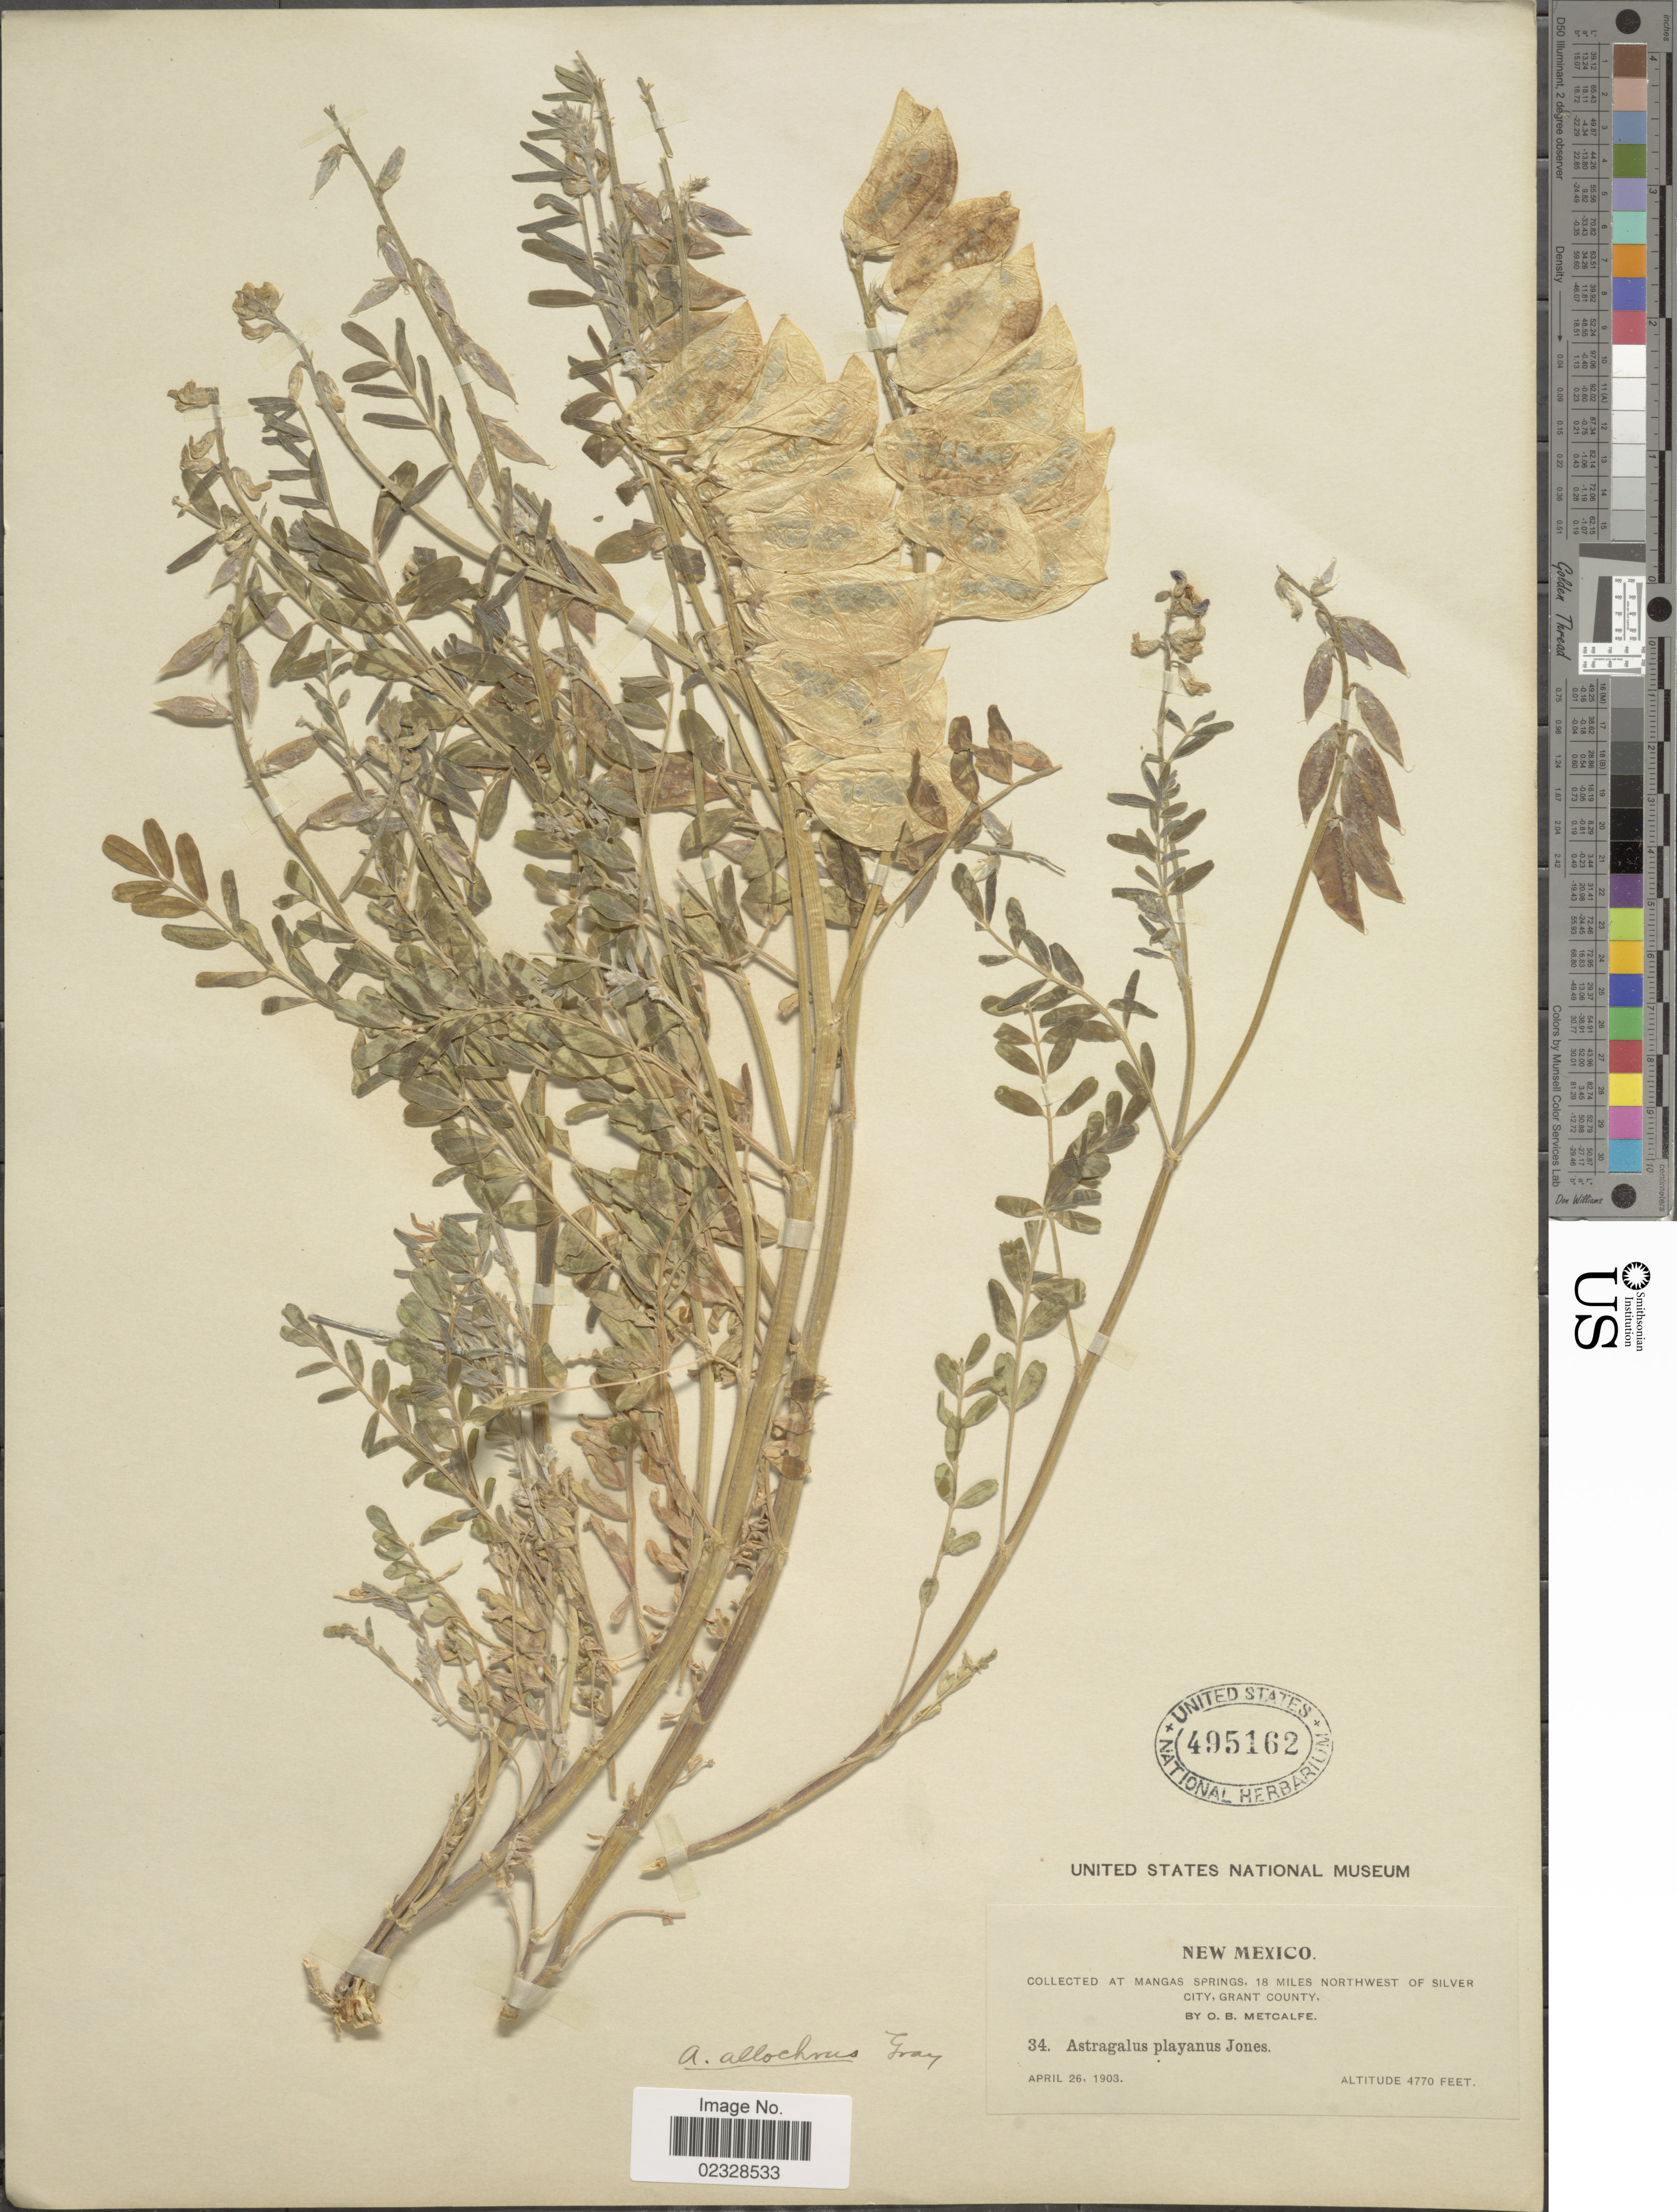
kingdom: Plantae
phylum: Tracheophyta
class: Magnoliopsida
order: Fabales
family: Fabaceae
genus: Astragalus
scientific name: Astragalus allochrous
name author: A. Gray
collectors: O. B. Metcalfe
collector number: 34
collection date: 1903-04-26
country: United States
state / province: New Mexico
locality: At Mangas Springs, 18 miles Northwest of Silver City, Grant County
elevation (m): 1454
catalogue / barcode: US 495162